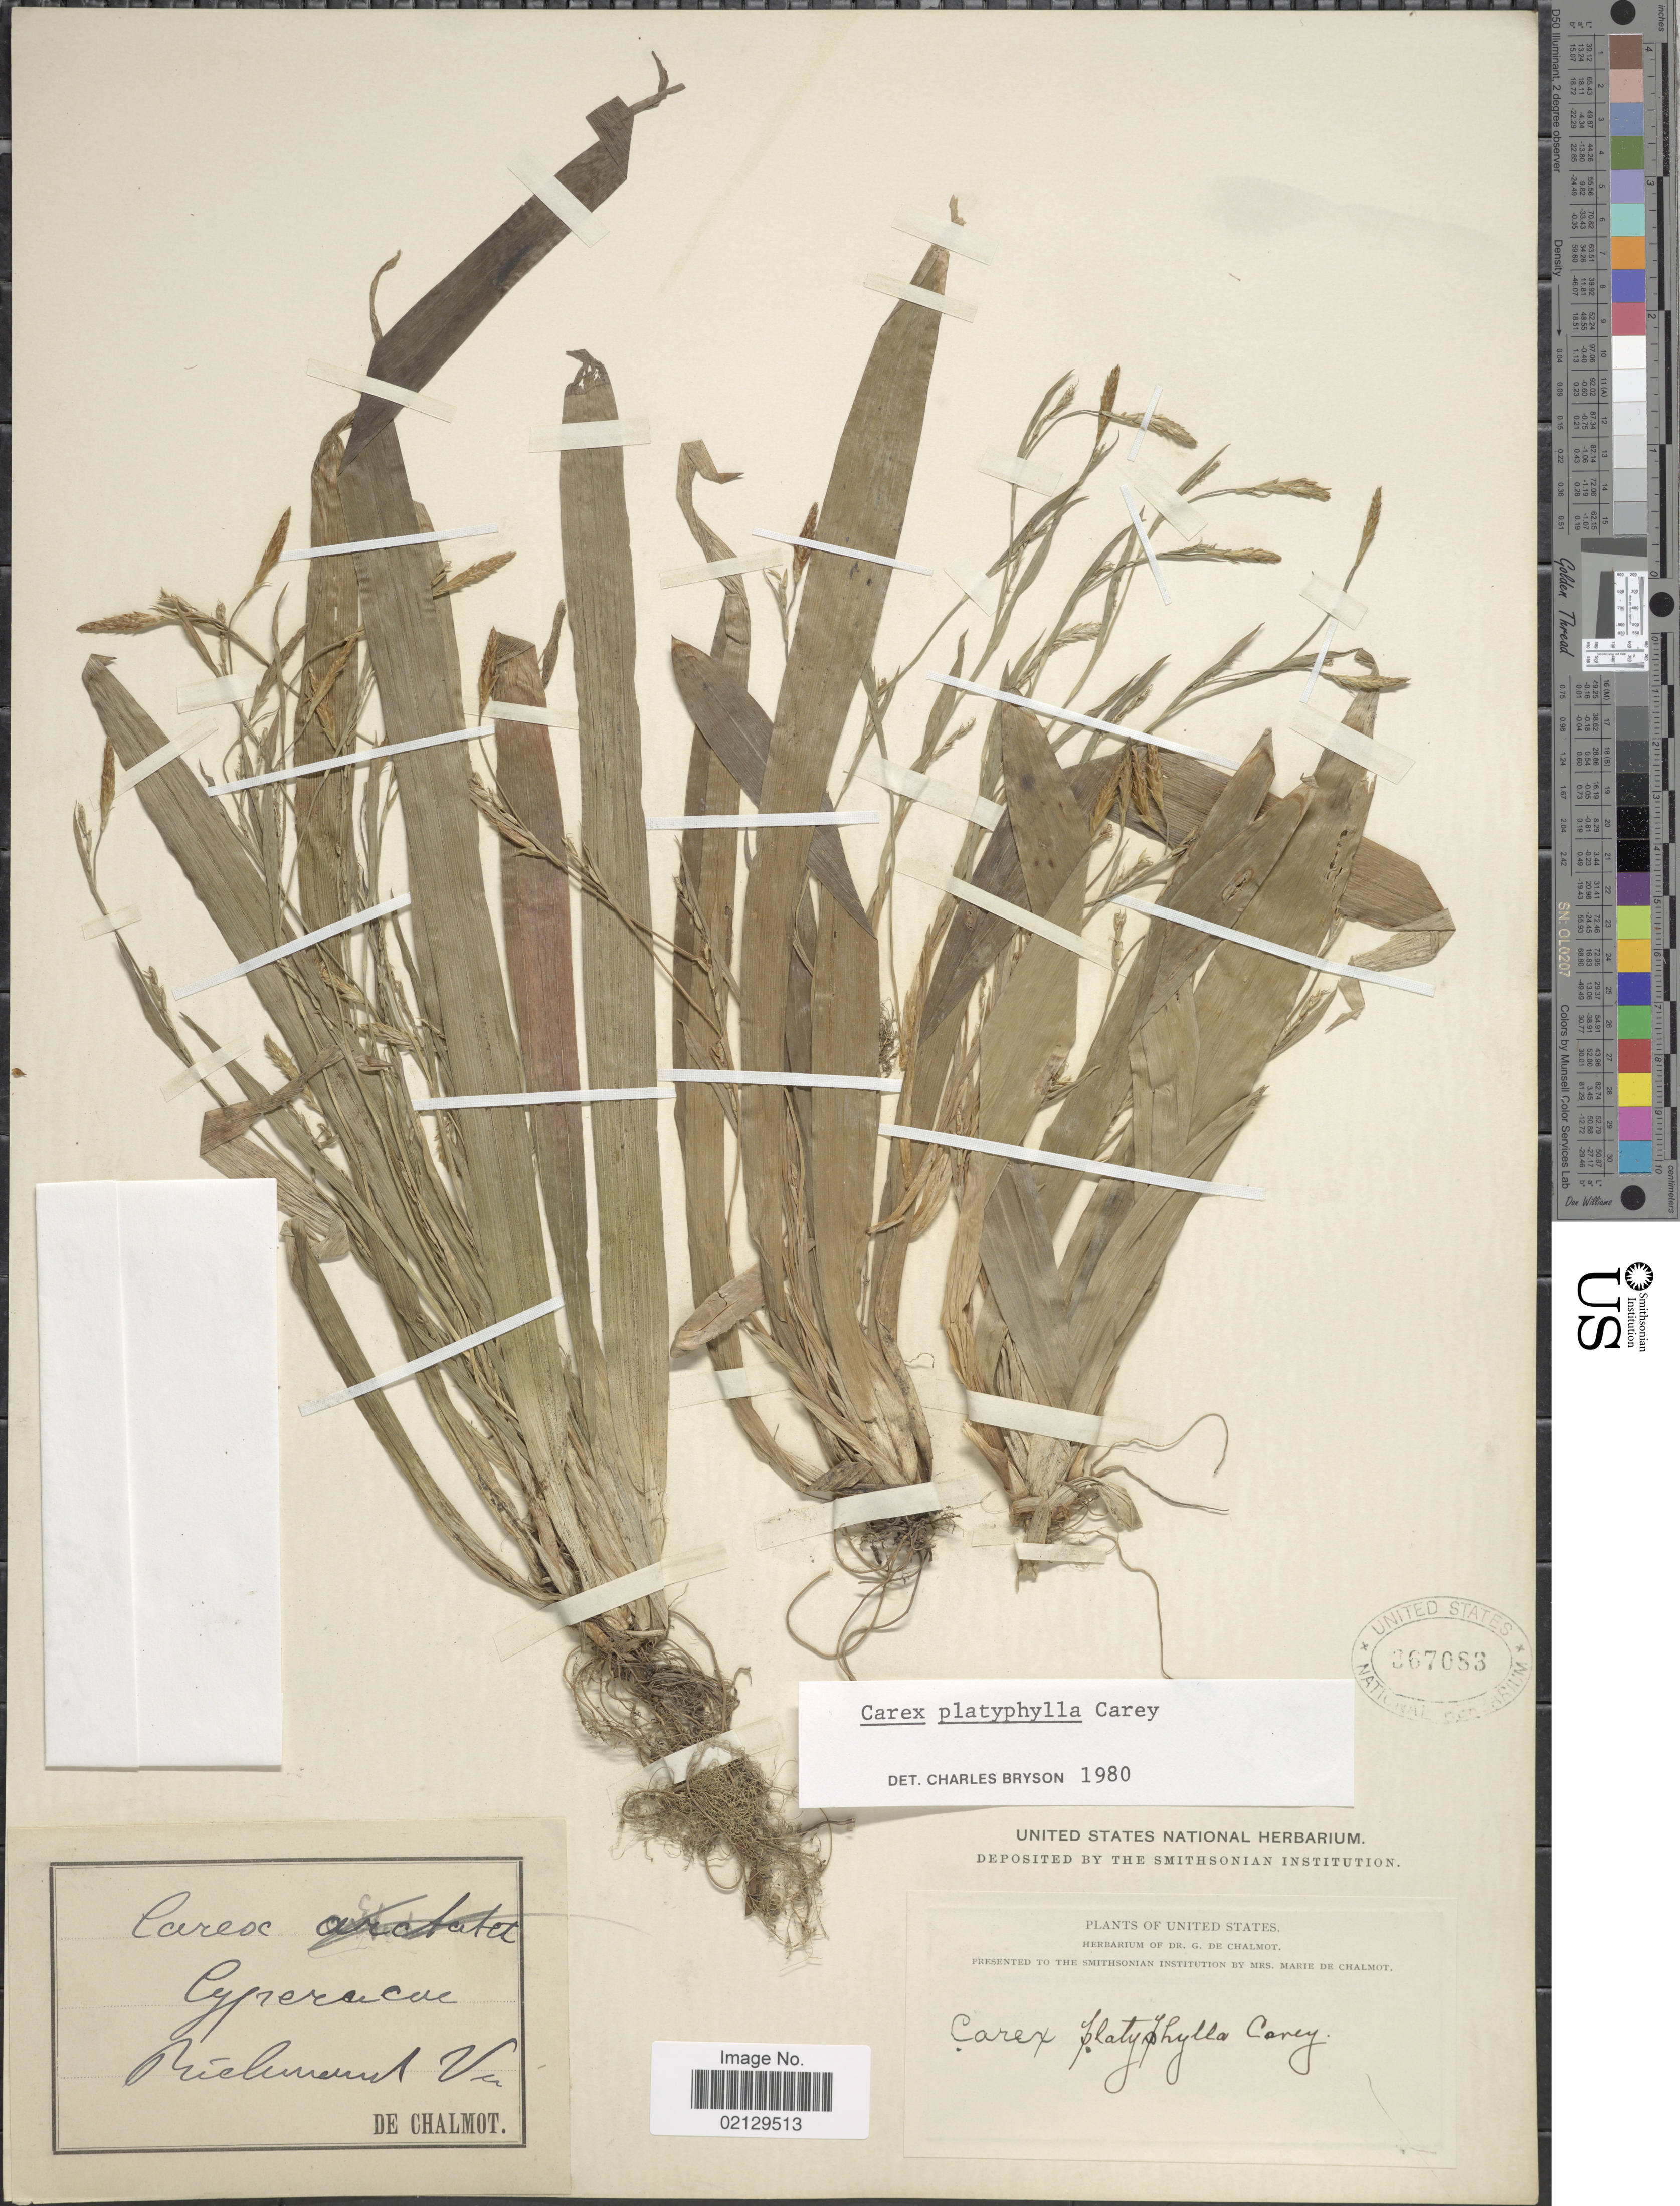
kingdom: Plantae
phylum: Tracheophyta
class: Liliopsida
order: Poales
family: Cyperaceae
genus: Carex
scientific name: Carex platyphylla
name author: J. Carey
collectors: De Chalmot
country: United States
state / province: Virginia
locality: Richmond, Va.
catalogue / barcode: US 367083